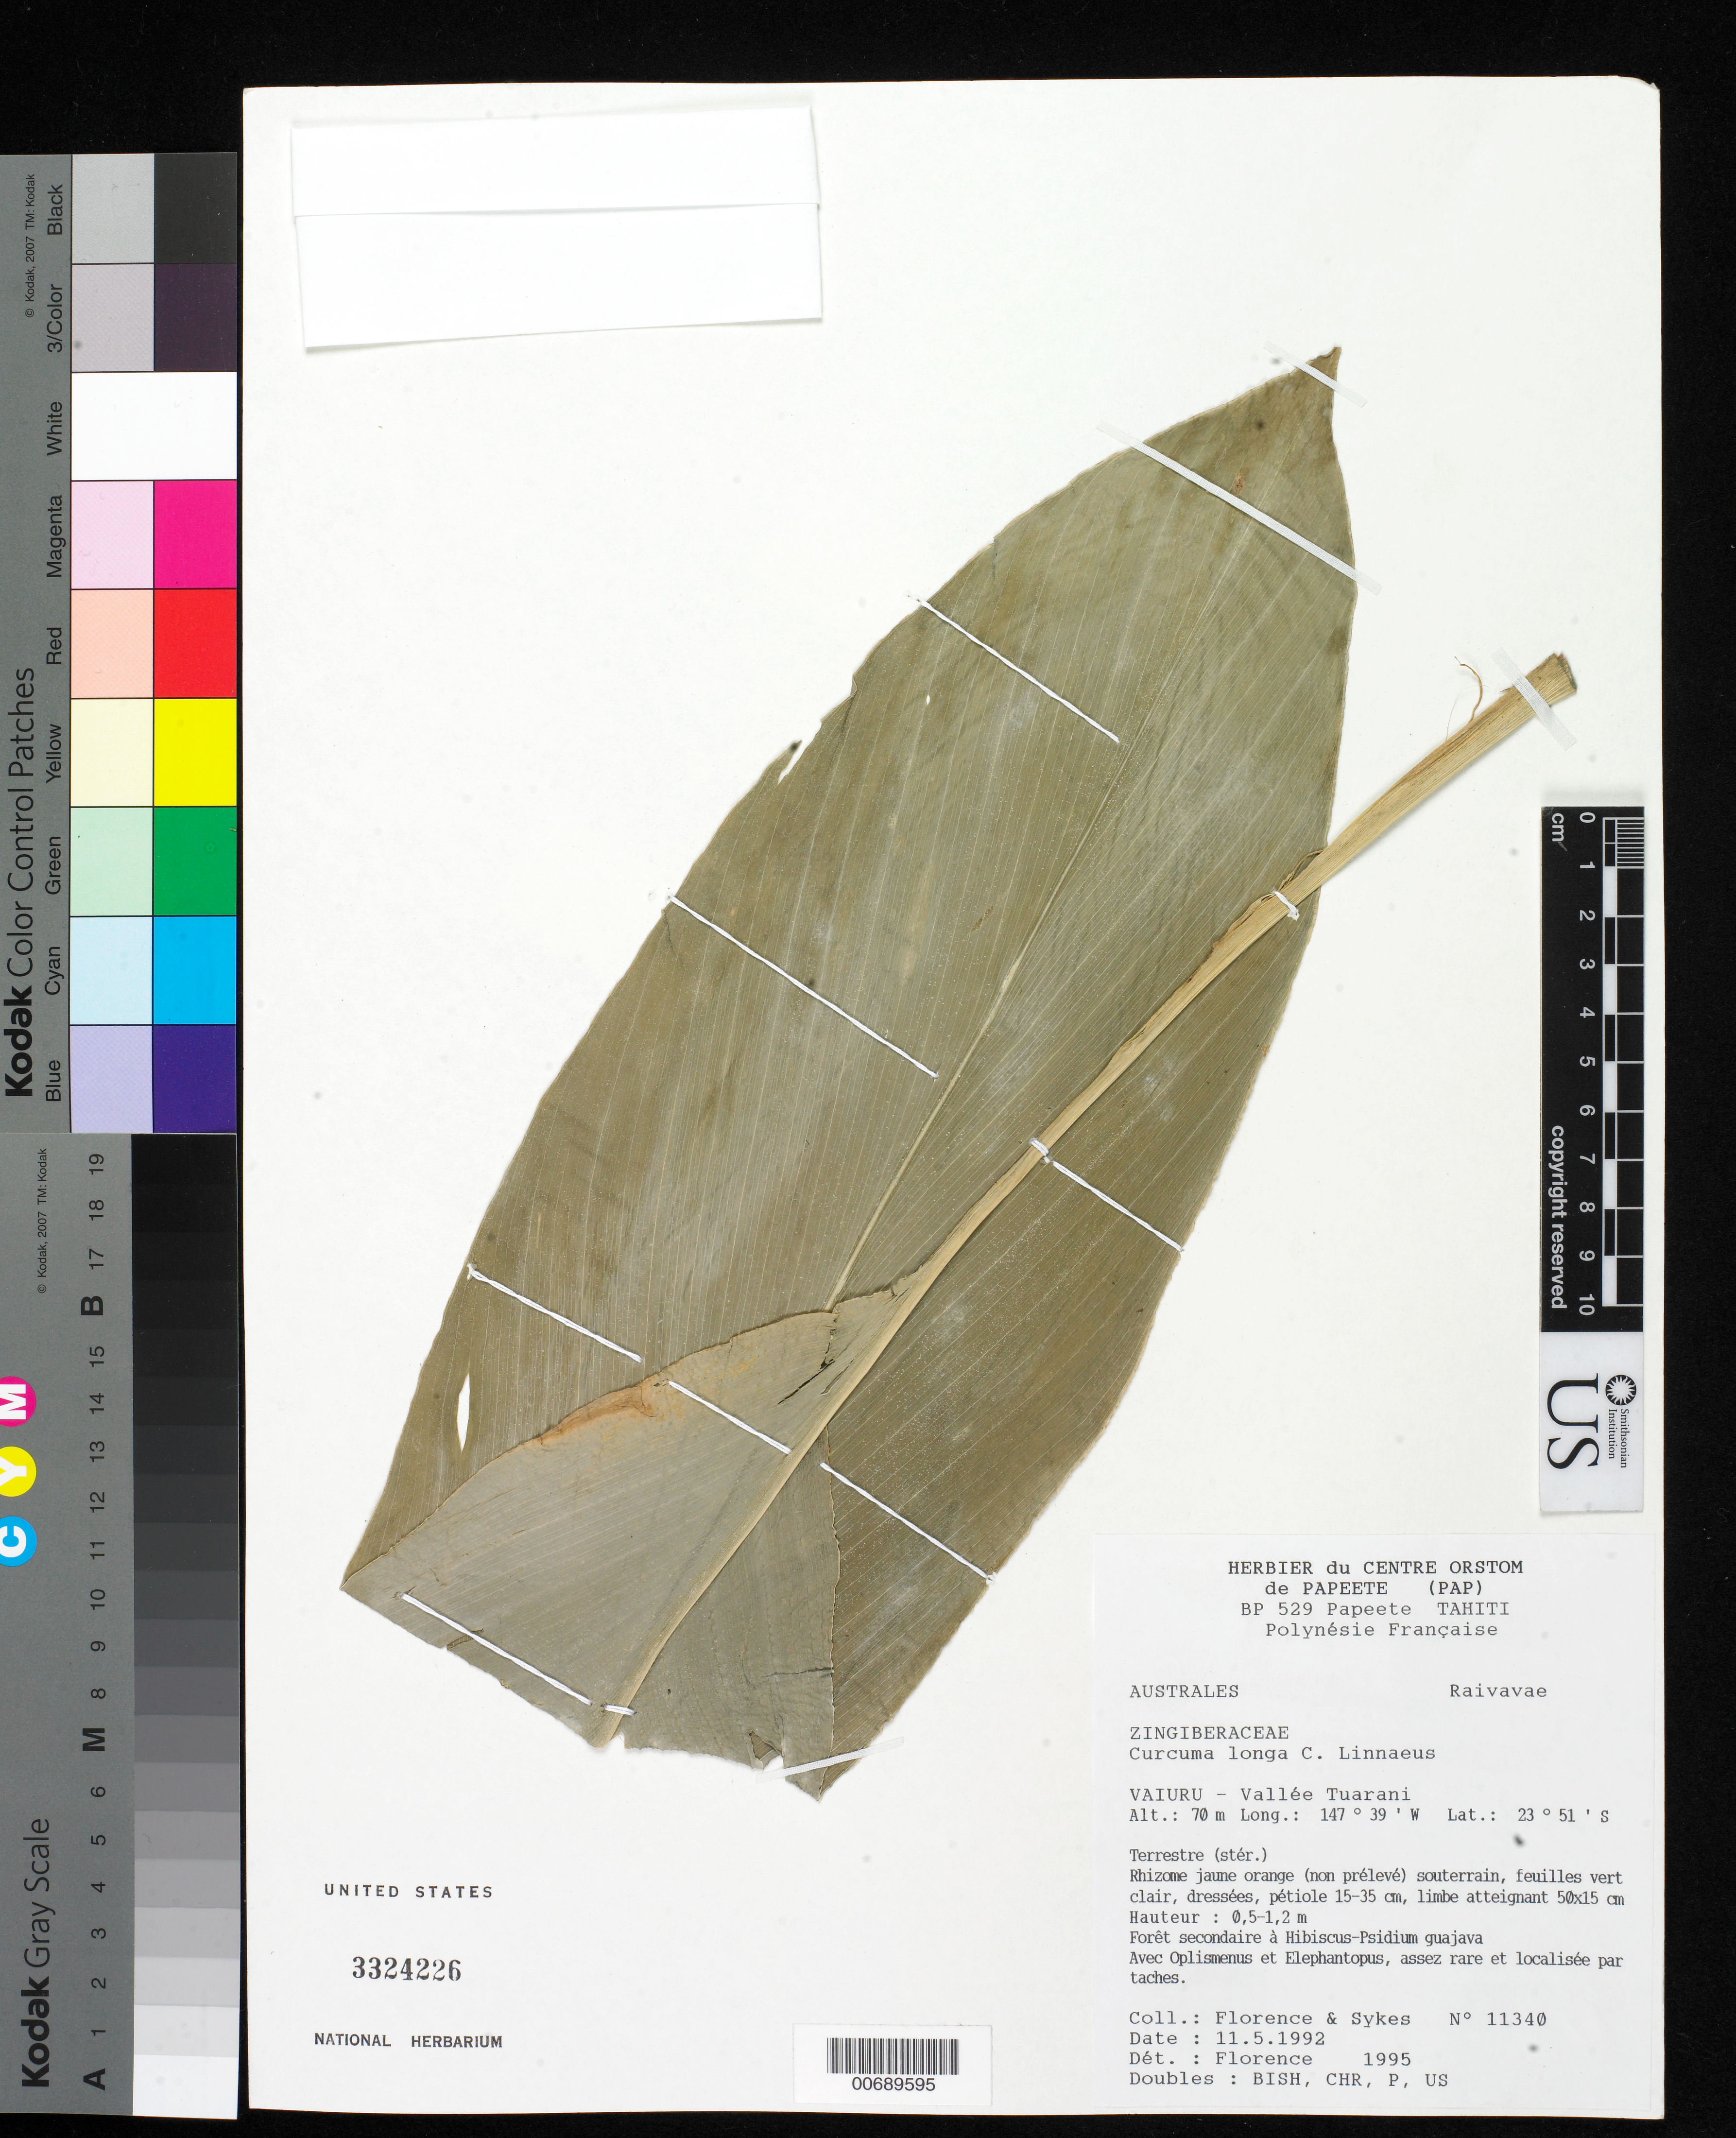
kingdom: Plantae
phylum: Tracheophyta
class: Liliopsida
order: Zingiberales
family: Zingiberaceae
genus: Curcuma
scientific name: Curcuma longa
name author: L.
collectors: -. Florence & Sykes, --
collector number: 11340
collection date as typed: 11 May 1992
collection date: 1992-05-11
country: French Polynesia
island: Tahiti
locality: Vaiuru, Vallee Turarani. [Society Is.]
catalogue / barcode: US 3324226